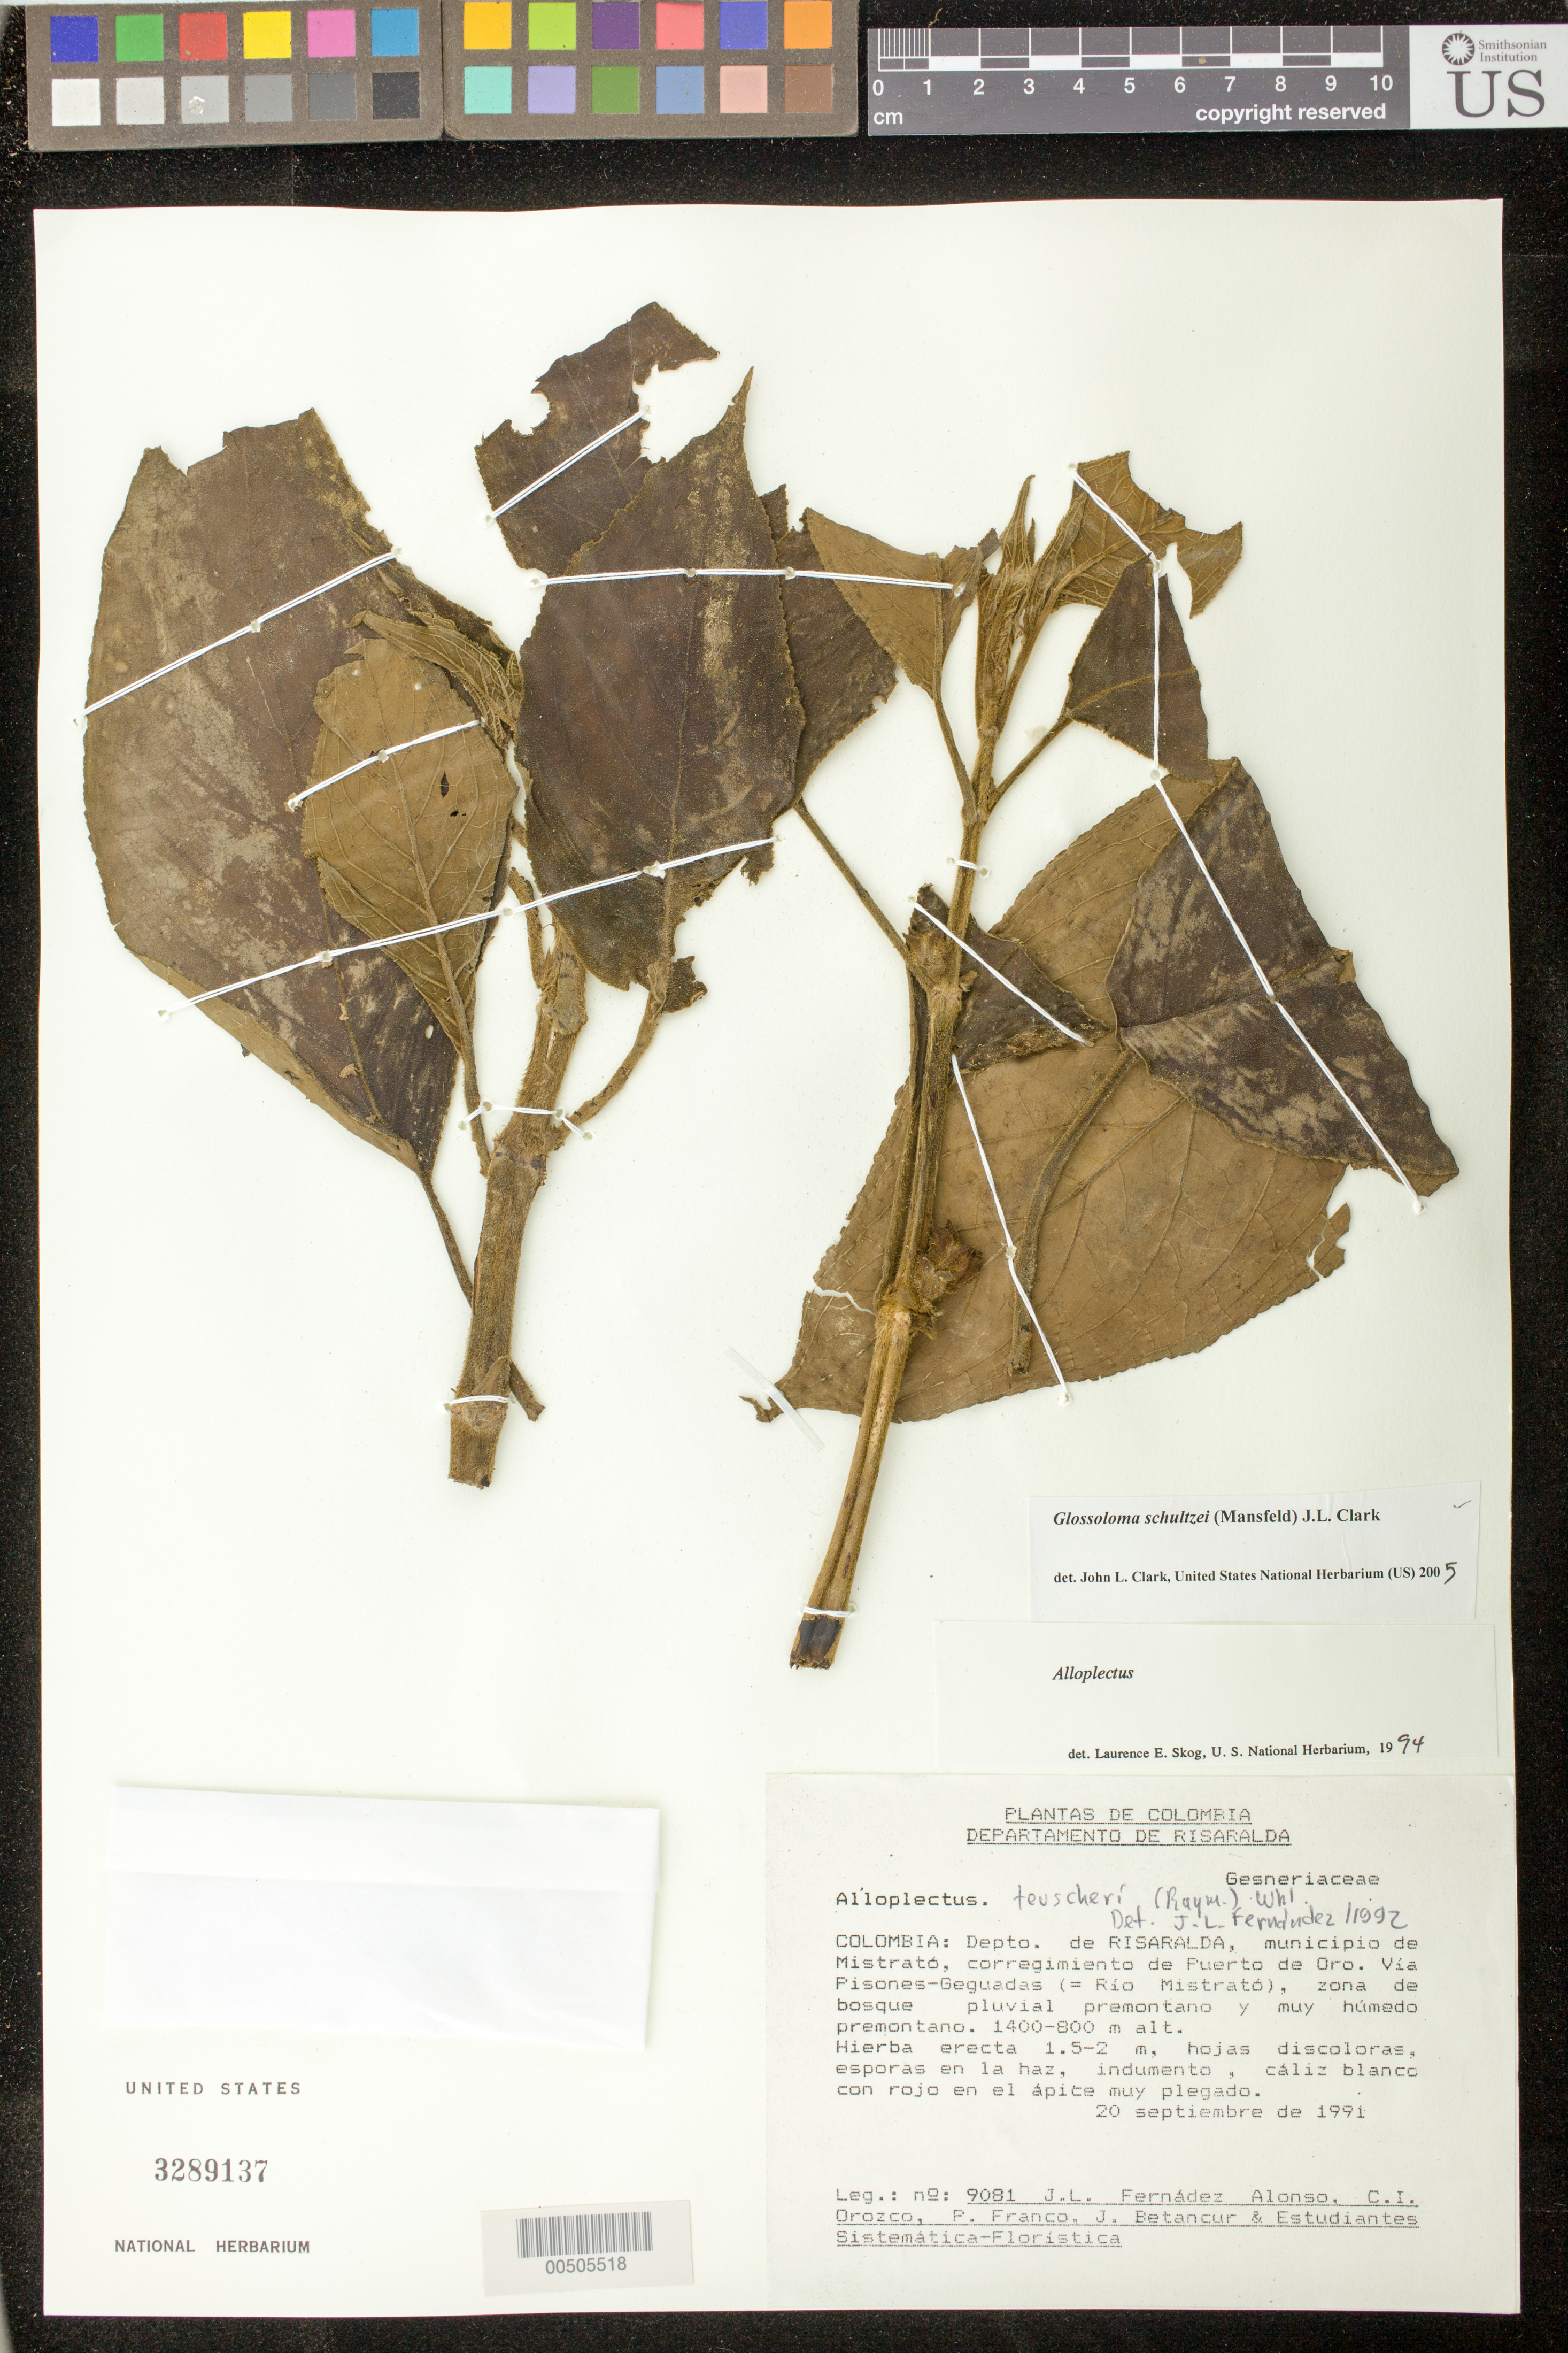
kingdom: Plantae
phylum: Tracheophyta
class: Magnoliopsida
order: Lamiales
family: Gesneriaceae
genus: Glossoloma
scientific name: Glossoloma schultzei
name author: (Mansf.) J.L. Clark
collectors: J. L. Fernández-Alonso, C. I. Orozco, P. Franco Roselli, J. C. Betancur & et al.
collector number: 9081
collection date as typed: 20 Sep 1991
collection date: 1991-09-20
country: Colombia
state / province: Risaralda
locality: Mpio. de Mistrató, corr. de Puerto do Oro, Via Pisones-Geguadas (=Rio Mistrató)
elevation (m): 1400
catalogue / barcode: US 3289137